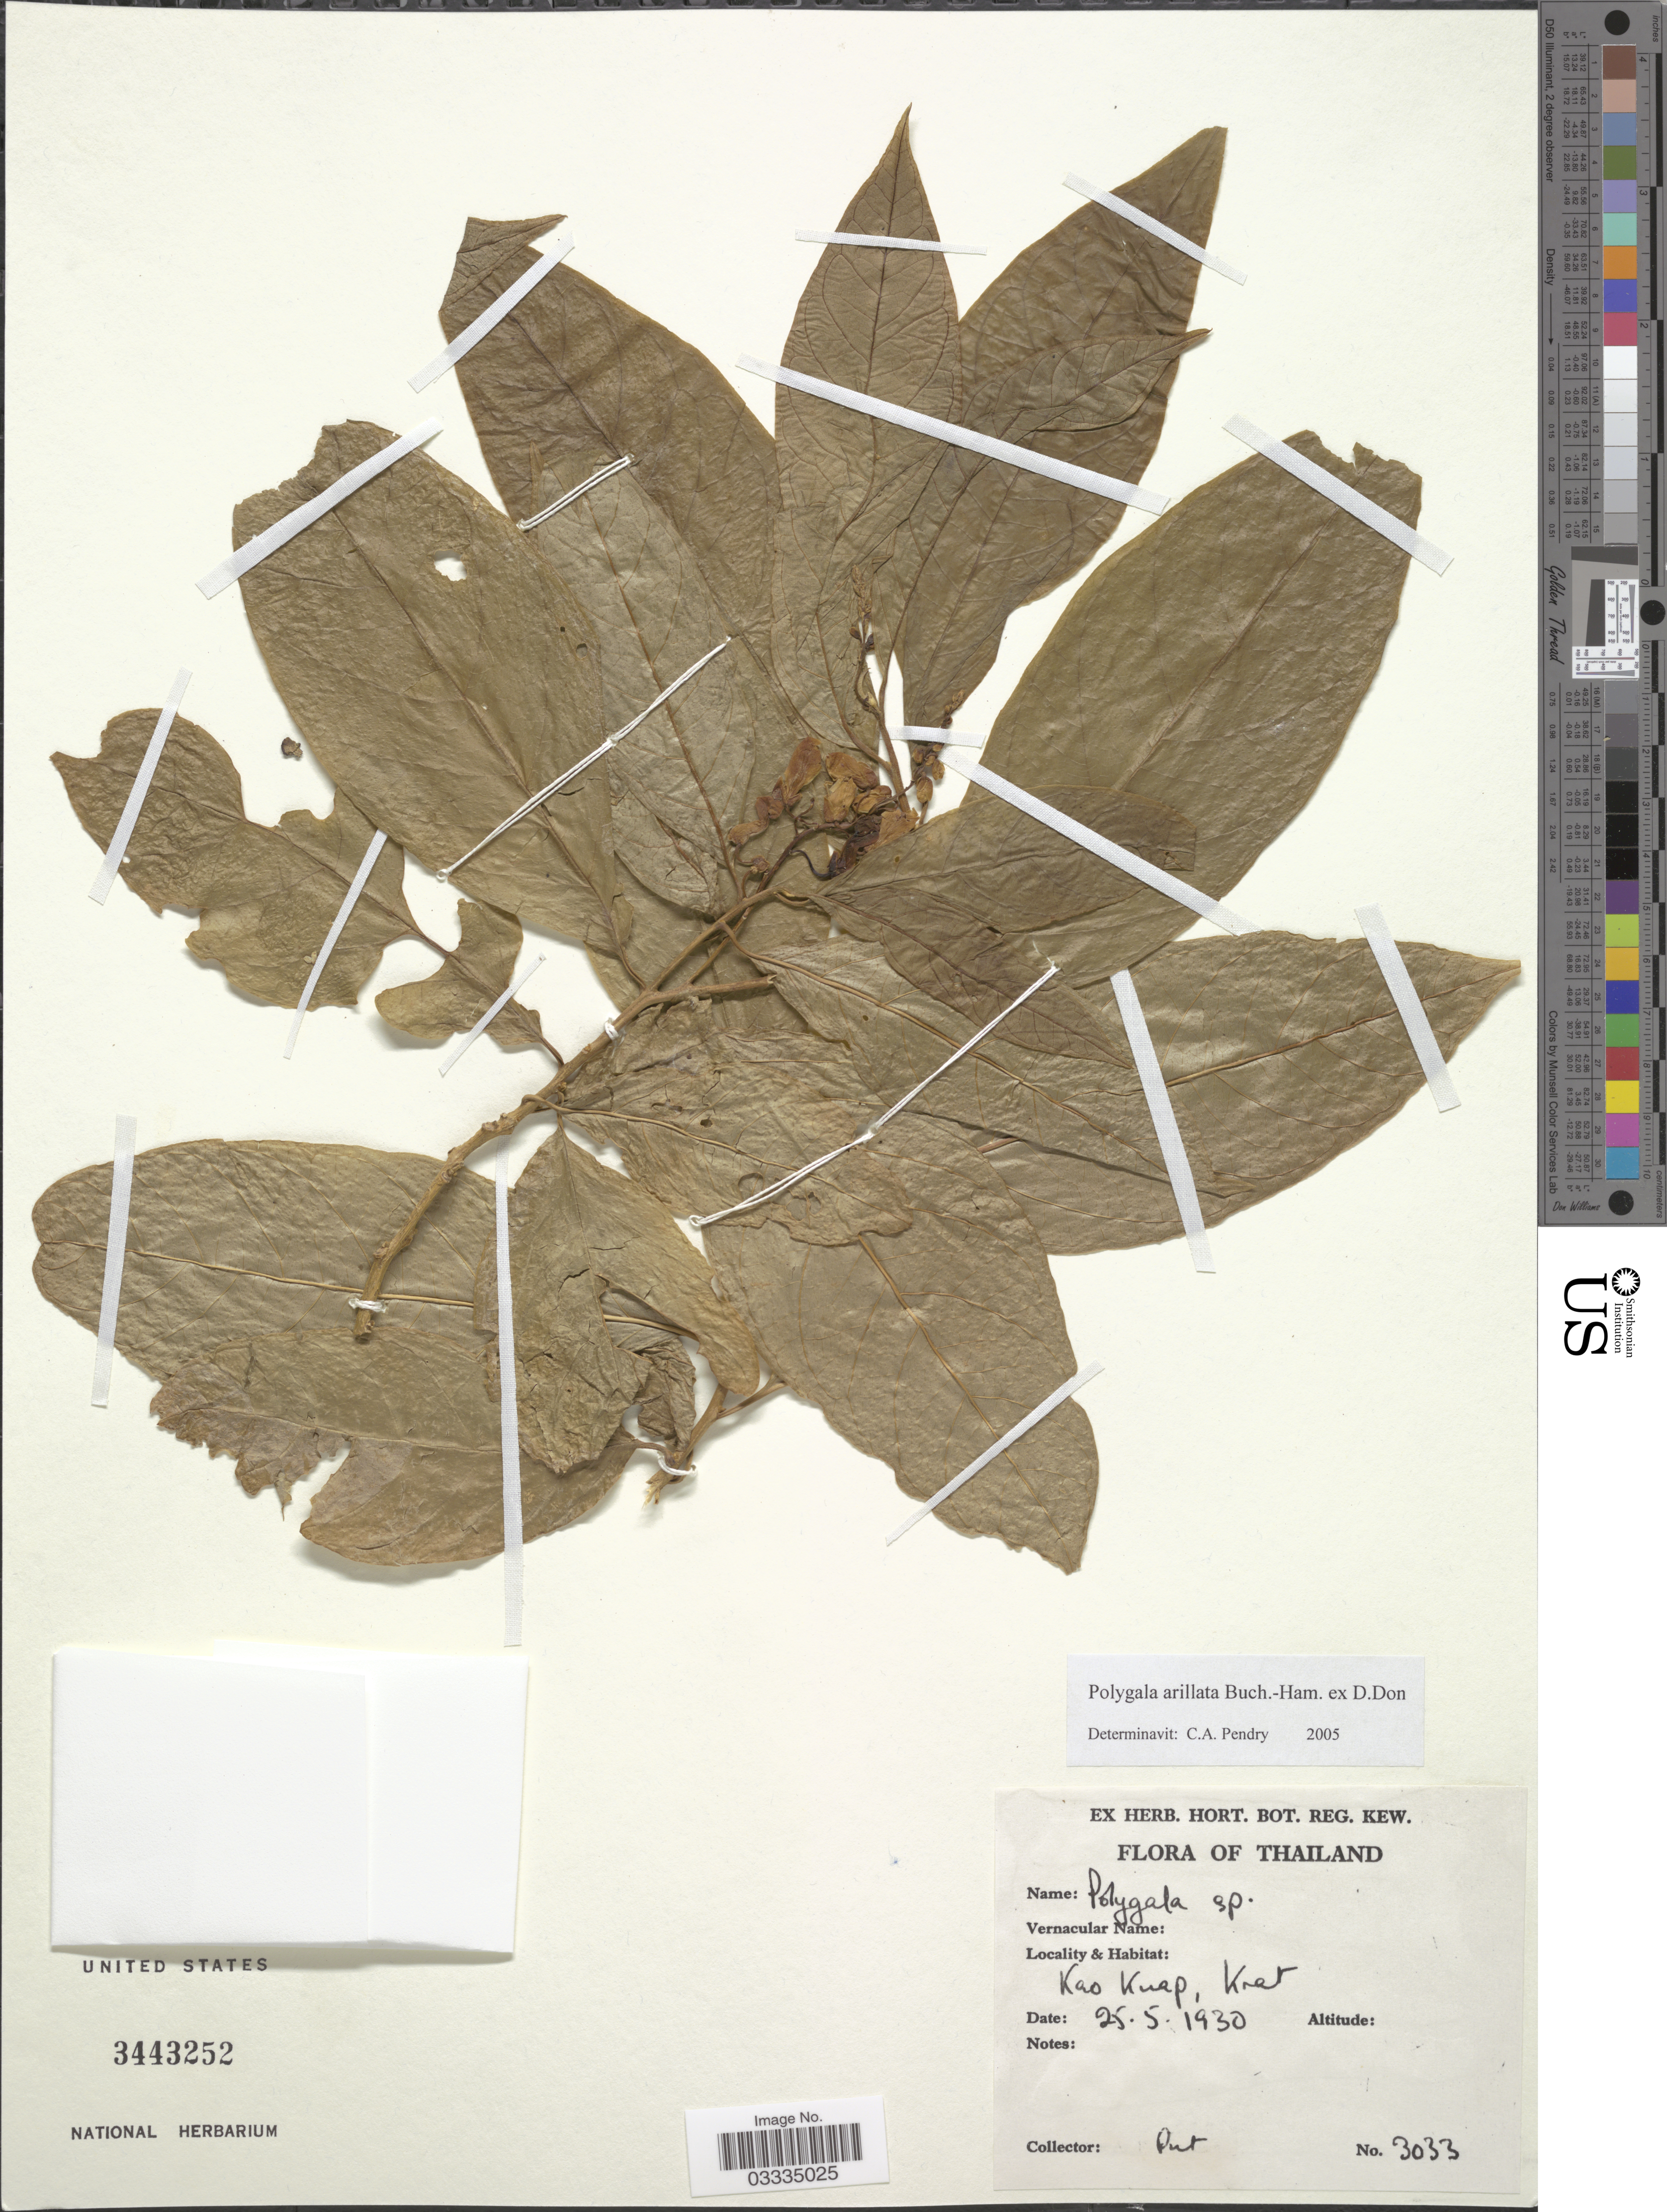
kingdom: Plantae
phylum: Tracheophyta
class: Magnoliopsida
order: Fabales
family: Polygalaceae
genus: Polygala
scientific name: Polygala arillata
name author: Buch.-Ham. ex D. Don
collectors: -. Put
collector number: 3033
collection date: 1930-05-25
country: Thailand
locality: Kao Kuap, Krat.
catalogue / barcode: US 3443252